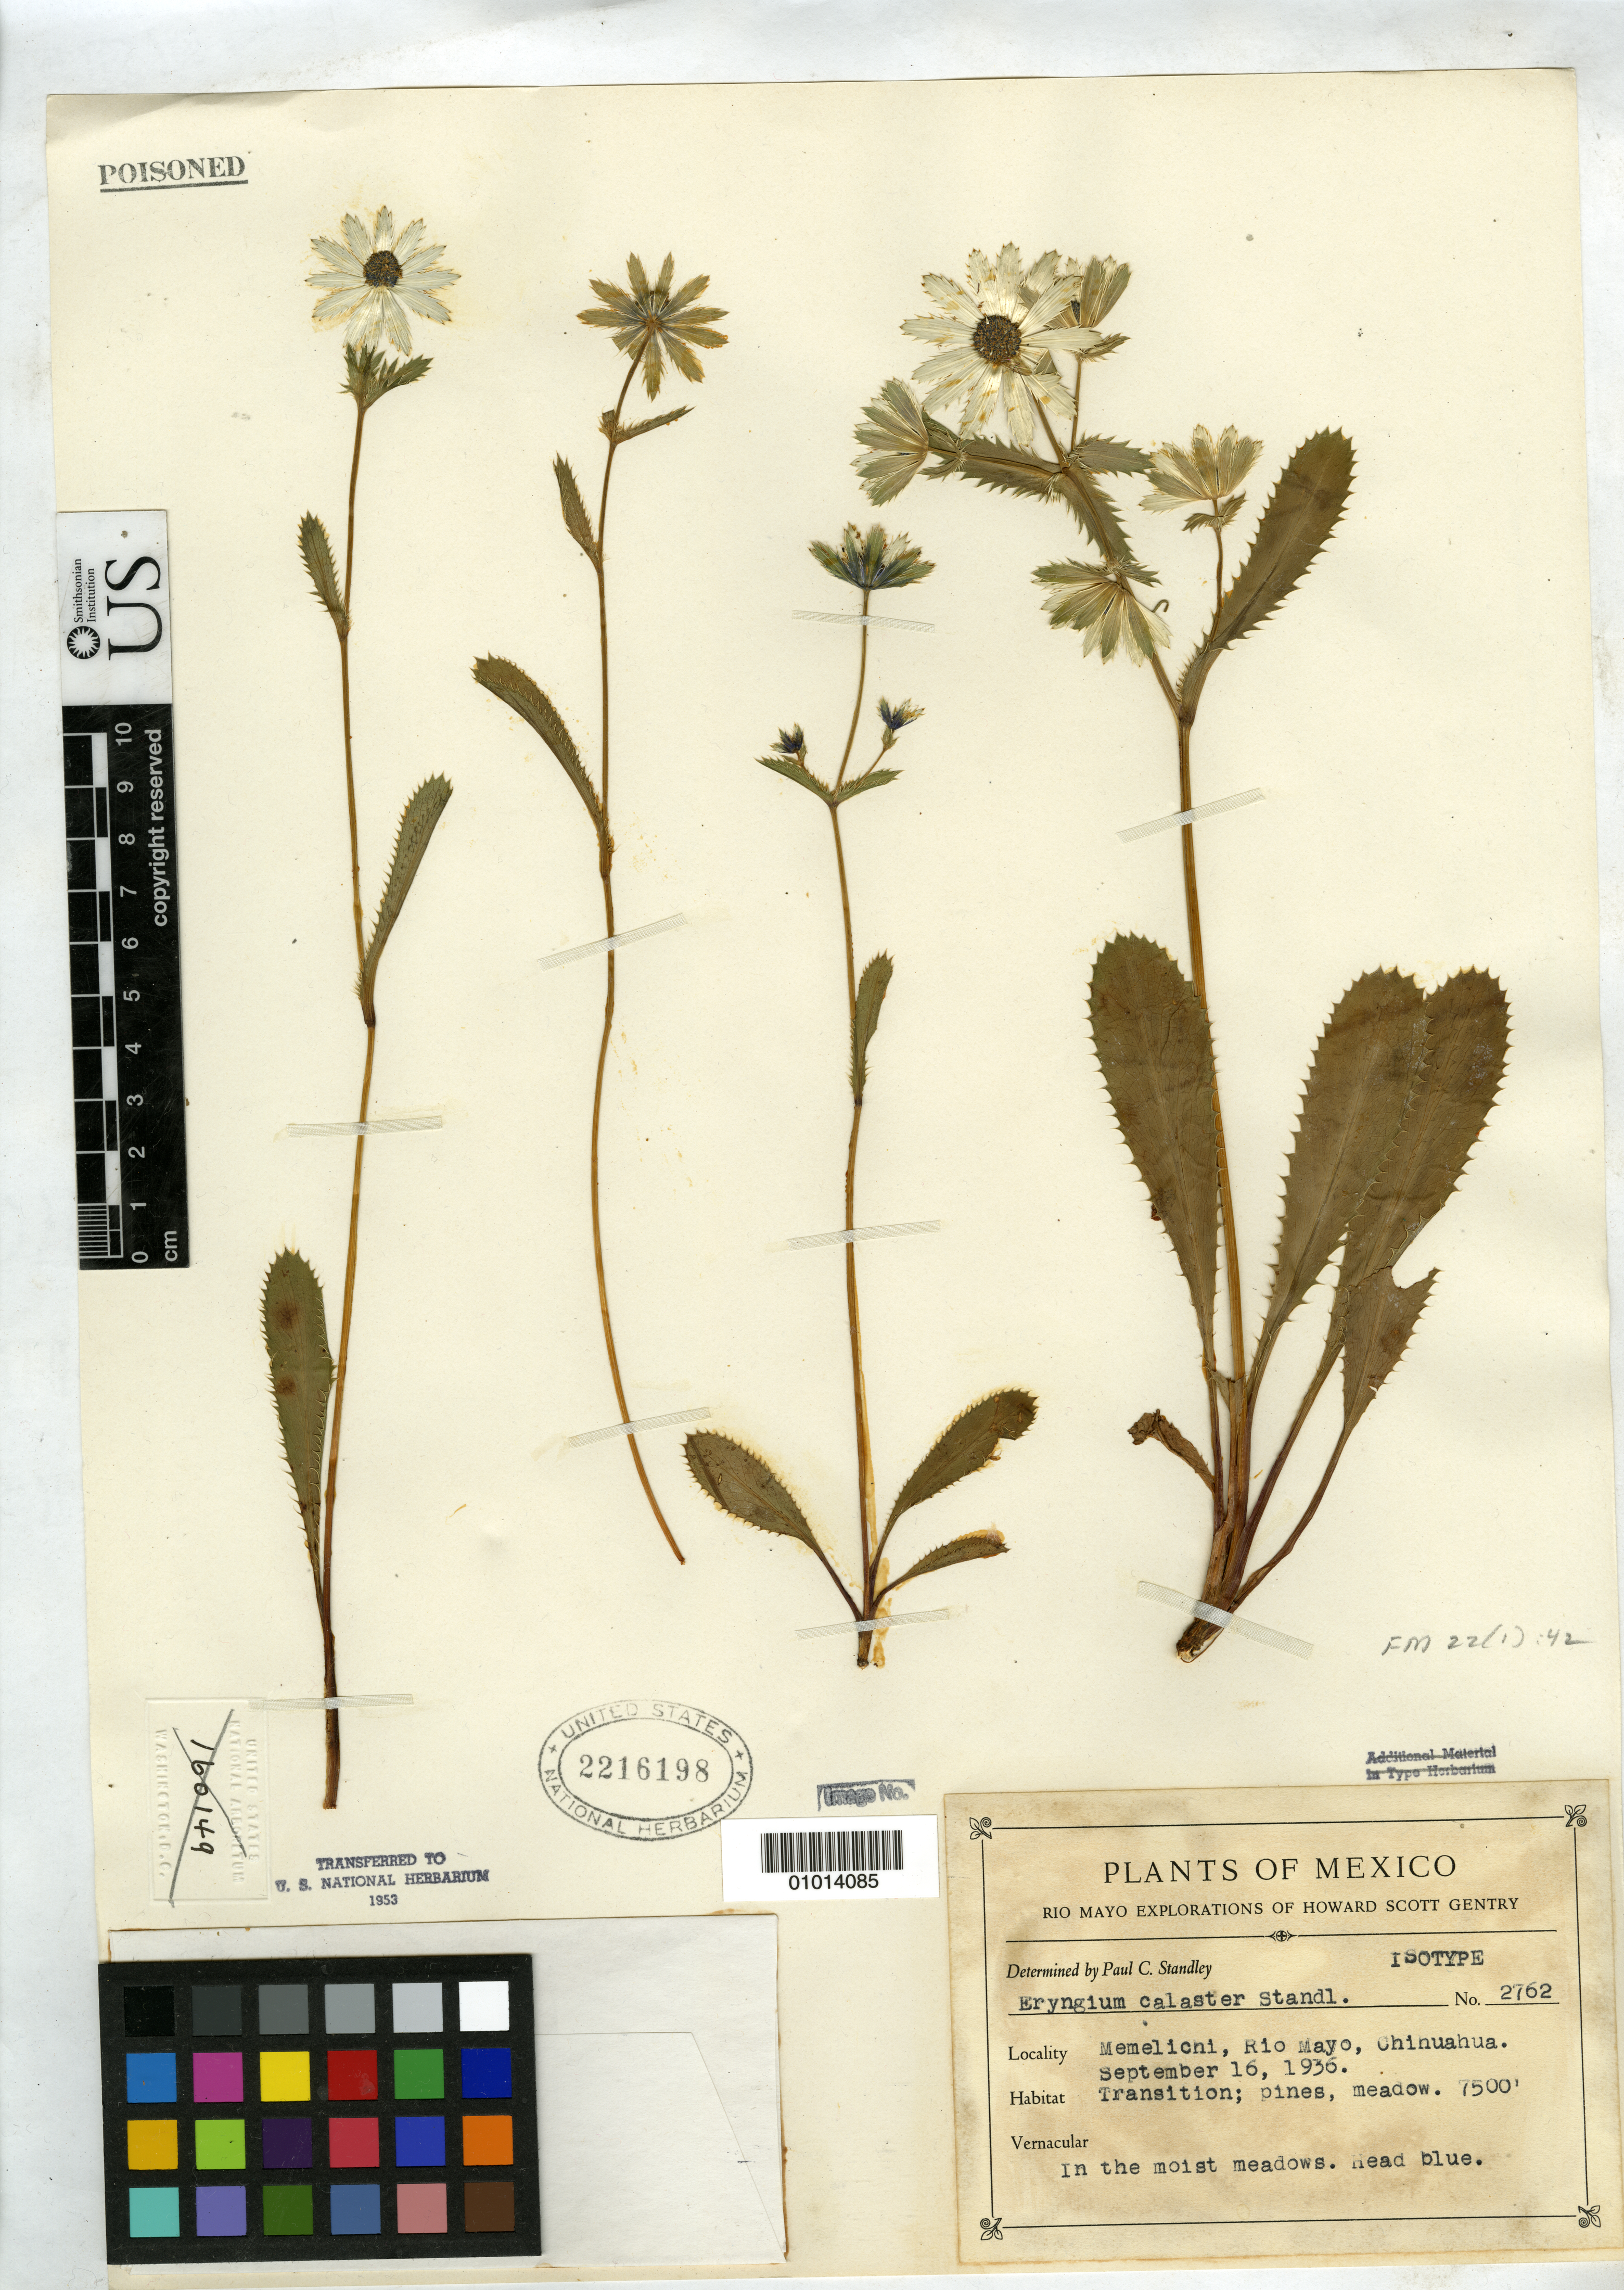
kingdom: Plantae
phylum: Tracheophyta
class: Magnoliopsida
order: Apiales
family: Apiaceae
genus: Eryngium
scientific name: Eryngium calaster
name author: Standl.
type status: Isotype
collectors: H. S. Gentry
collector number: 2762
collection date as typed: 16 Sep 1936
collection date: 1936-09-16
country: Mexico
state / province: Chihuahua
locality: Memelichi, Rio Mayo.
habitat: In the moist meadow.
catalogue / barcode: US 2216198